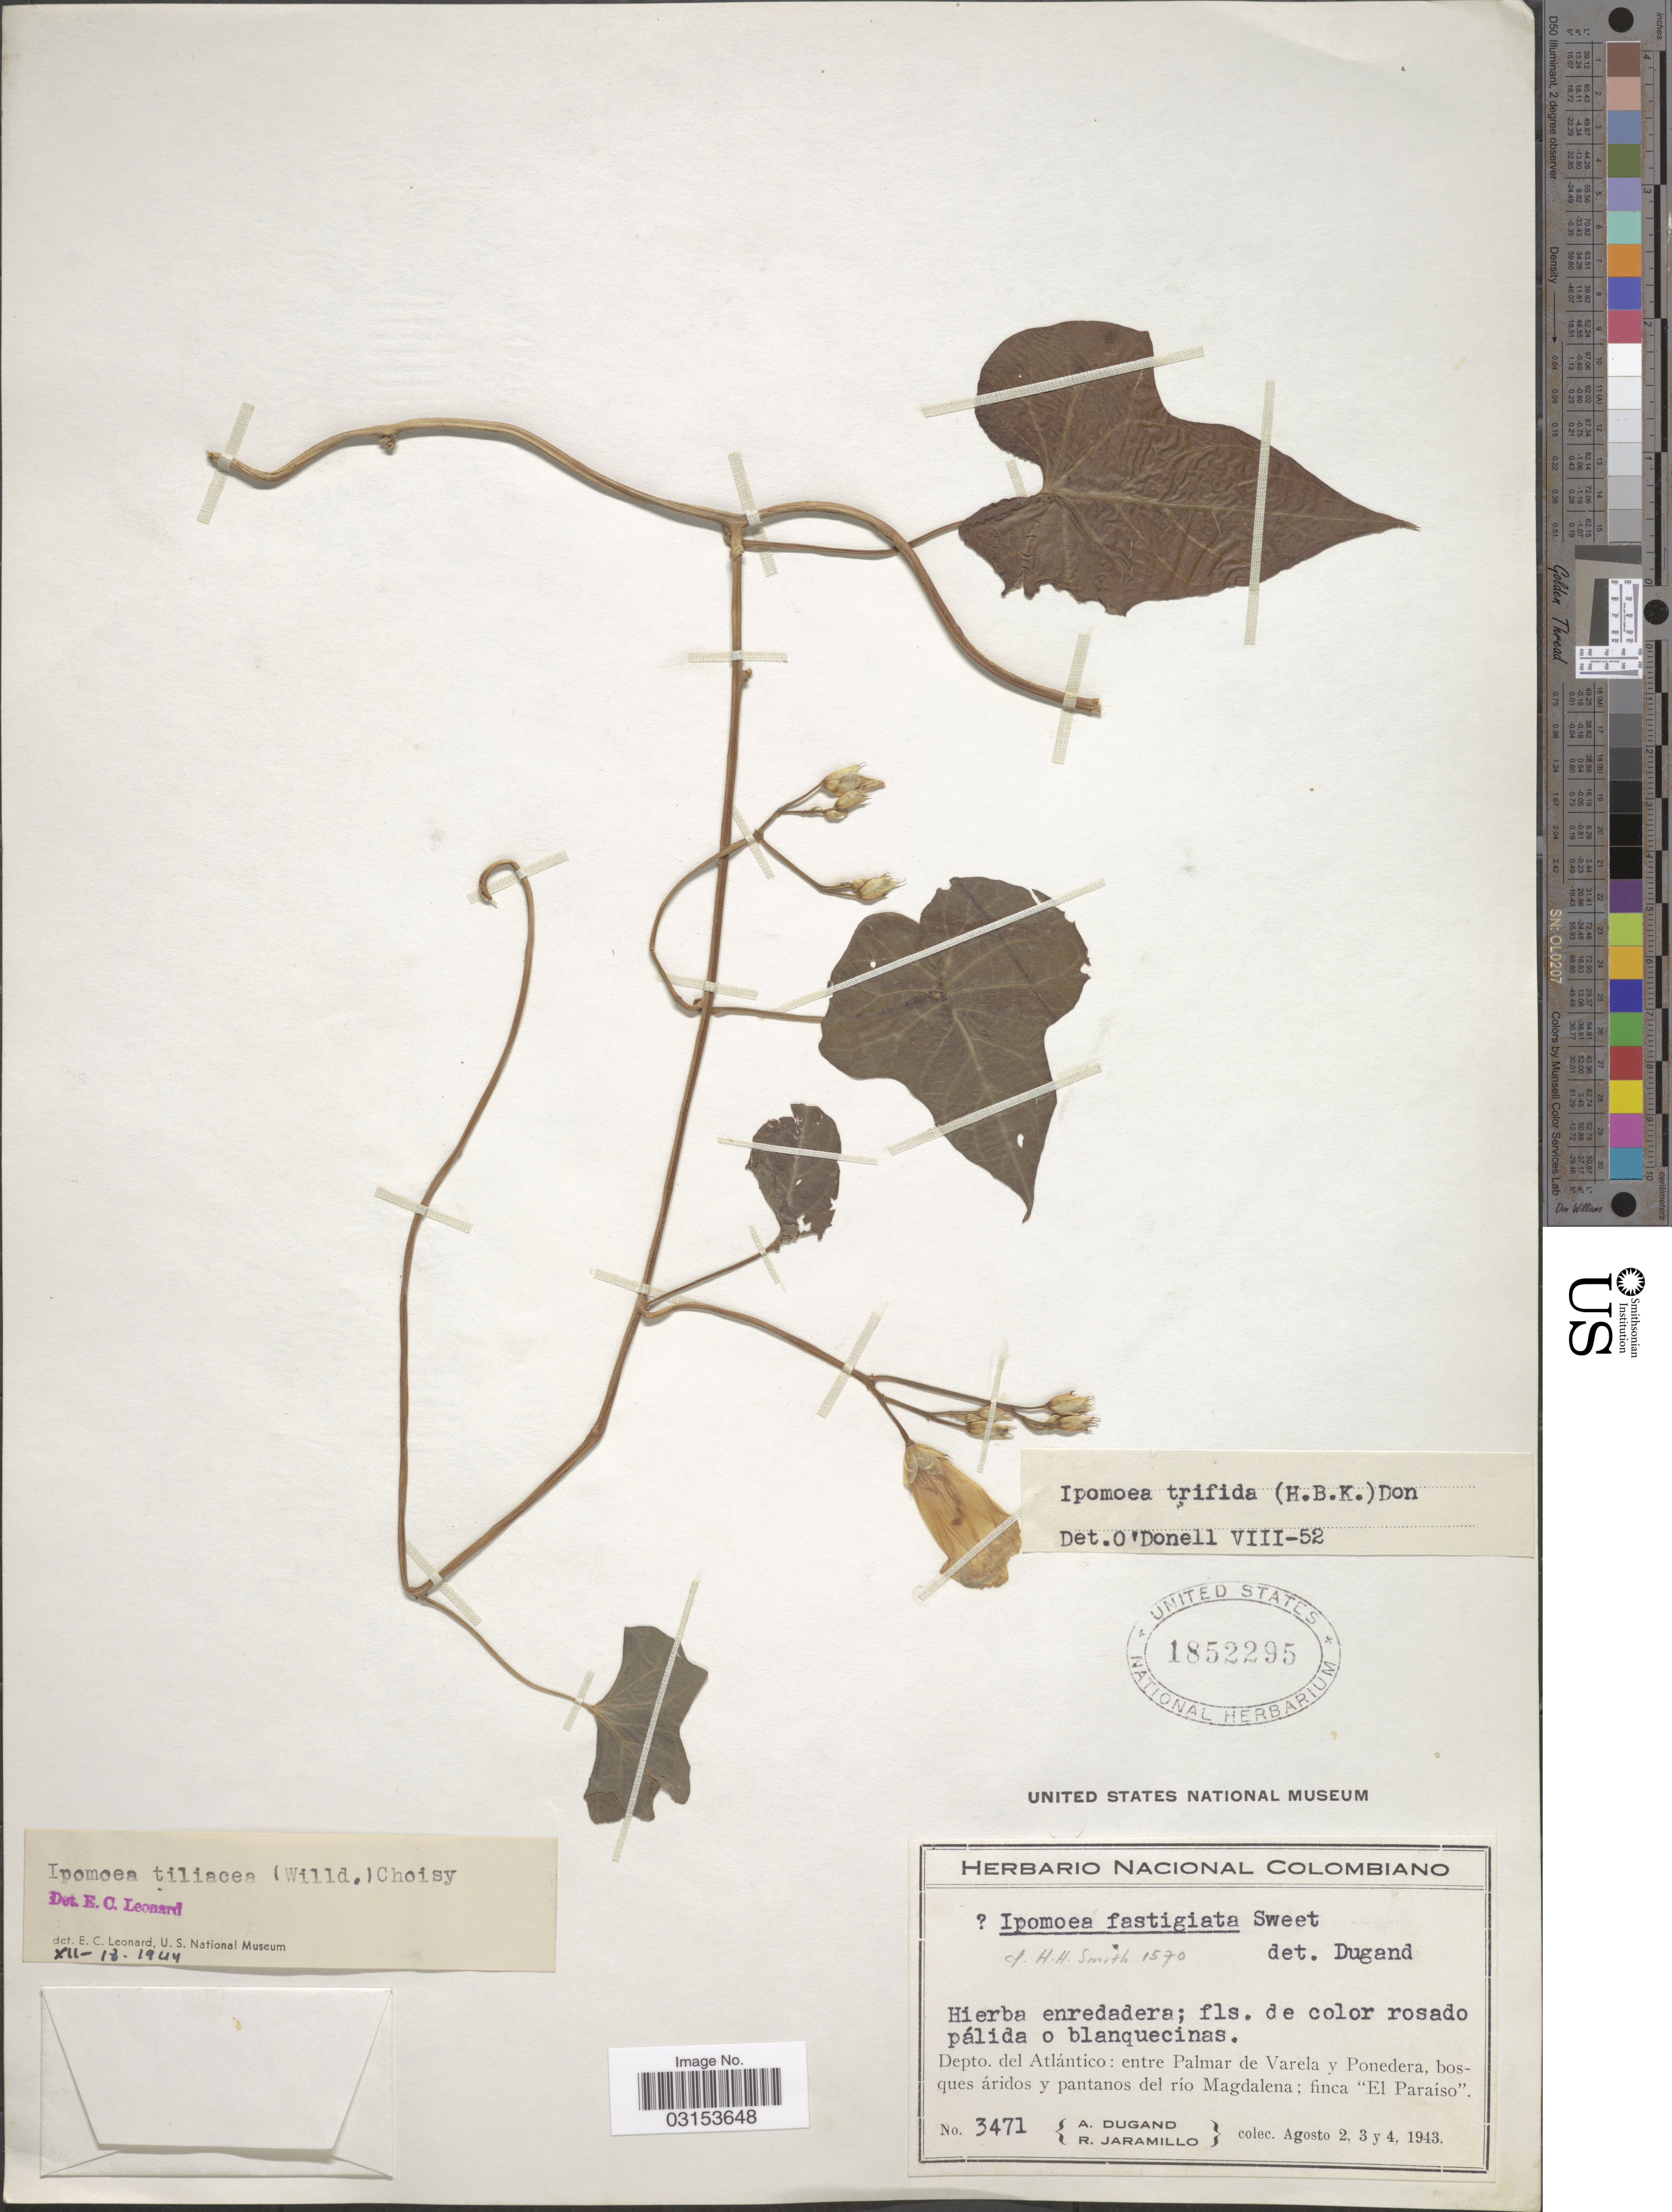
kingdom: Plantae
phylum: Tracheophyta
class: Magnoliopsida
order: Solanales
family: Convolvulaceae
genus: Ipomoea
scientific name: Ipomoea trifida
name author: (Kunth) G. Don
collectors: A. Dugand & R. Jaramillo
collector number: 3471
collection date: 1943-08-02/1943-08-04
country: Colombia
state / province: Atlántico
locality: Depto. del Atlántico: entre Palmar de Varela y Ponedera, bosques áridos y pantanos del río Magdalena; finca "El Paraíso".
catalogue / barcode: US 1852295